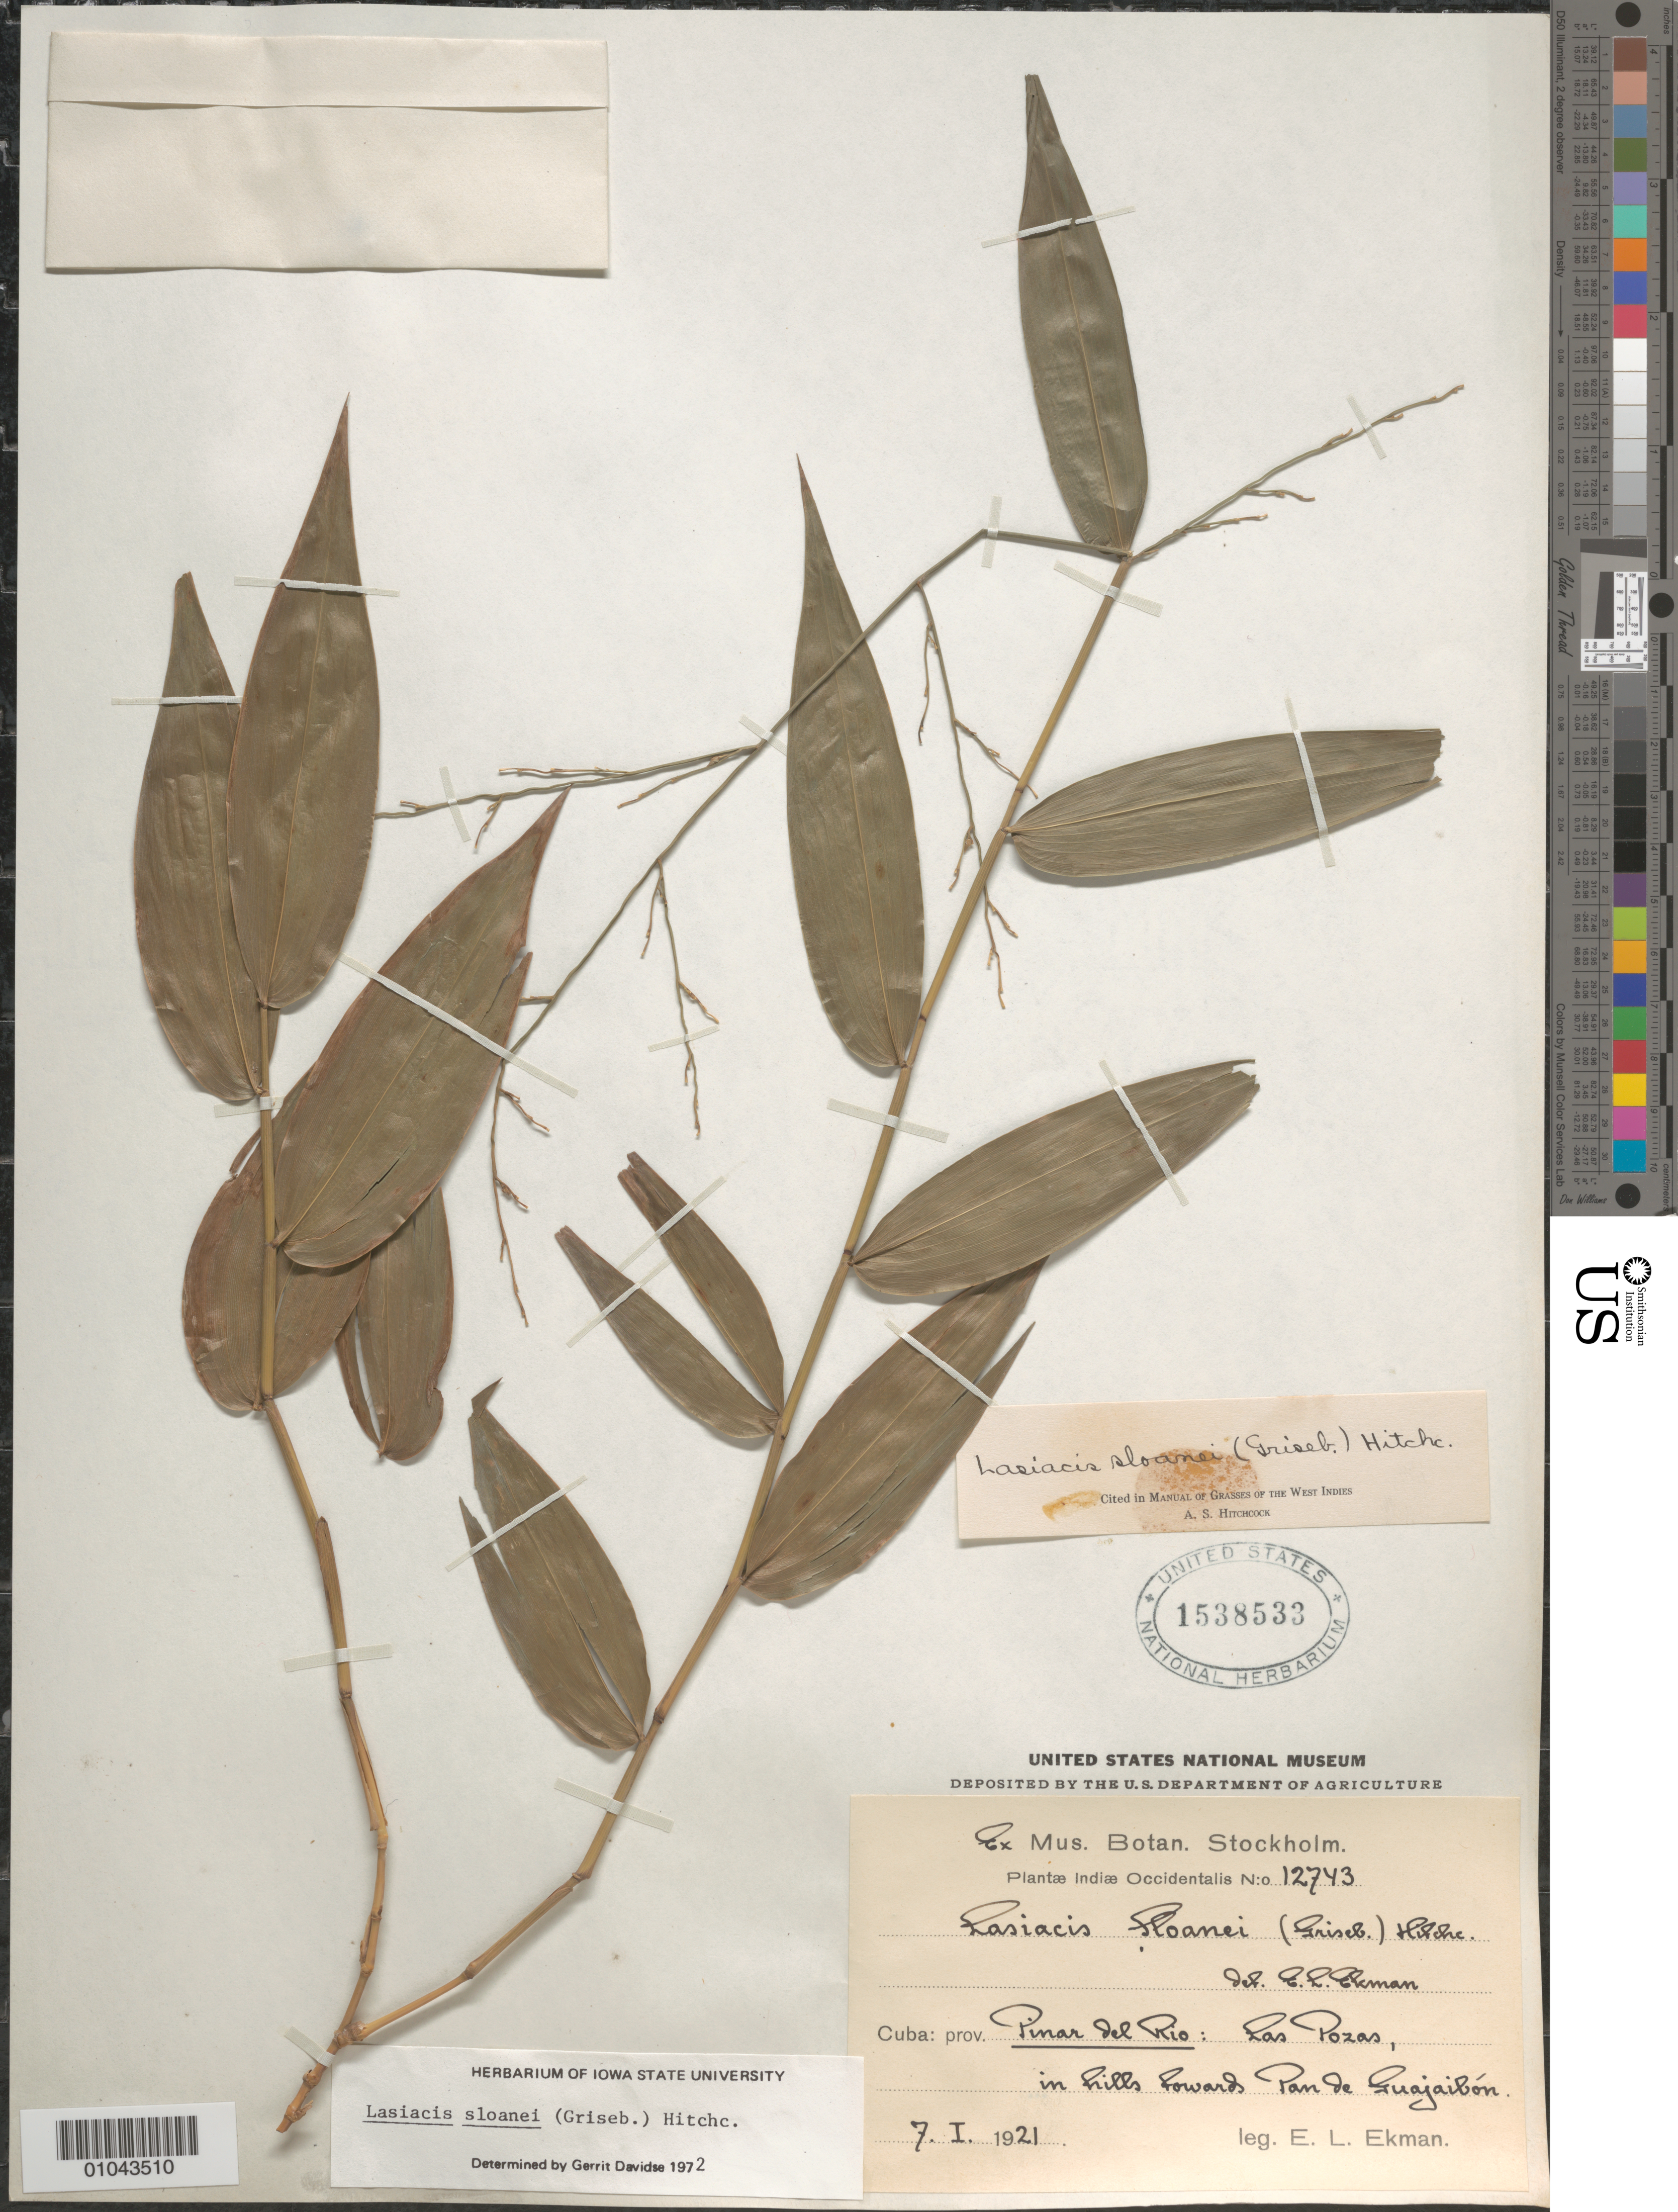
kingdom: Plantae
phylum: Tracheophyta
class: Liliopsida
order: Poales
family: Poaceae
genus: Lasiacis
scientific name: Lasiacis sloanei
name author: (Griseb.) Hitchc.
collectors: E. L. Ekman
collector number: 12743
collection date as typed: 07 Jan 1921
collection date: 1921-01-07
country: Cuba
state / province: Pinar del Rio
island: Cuba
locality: Las Pozas, in hills towards pan de Guajaibon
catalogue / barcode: US 1538533